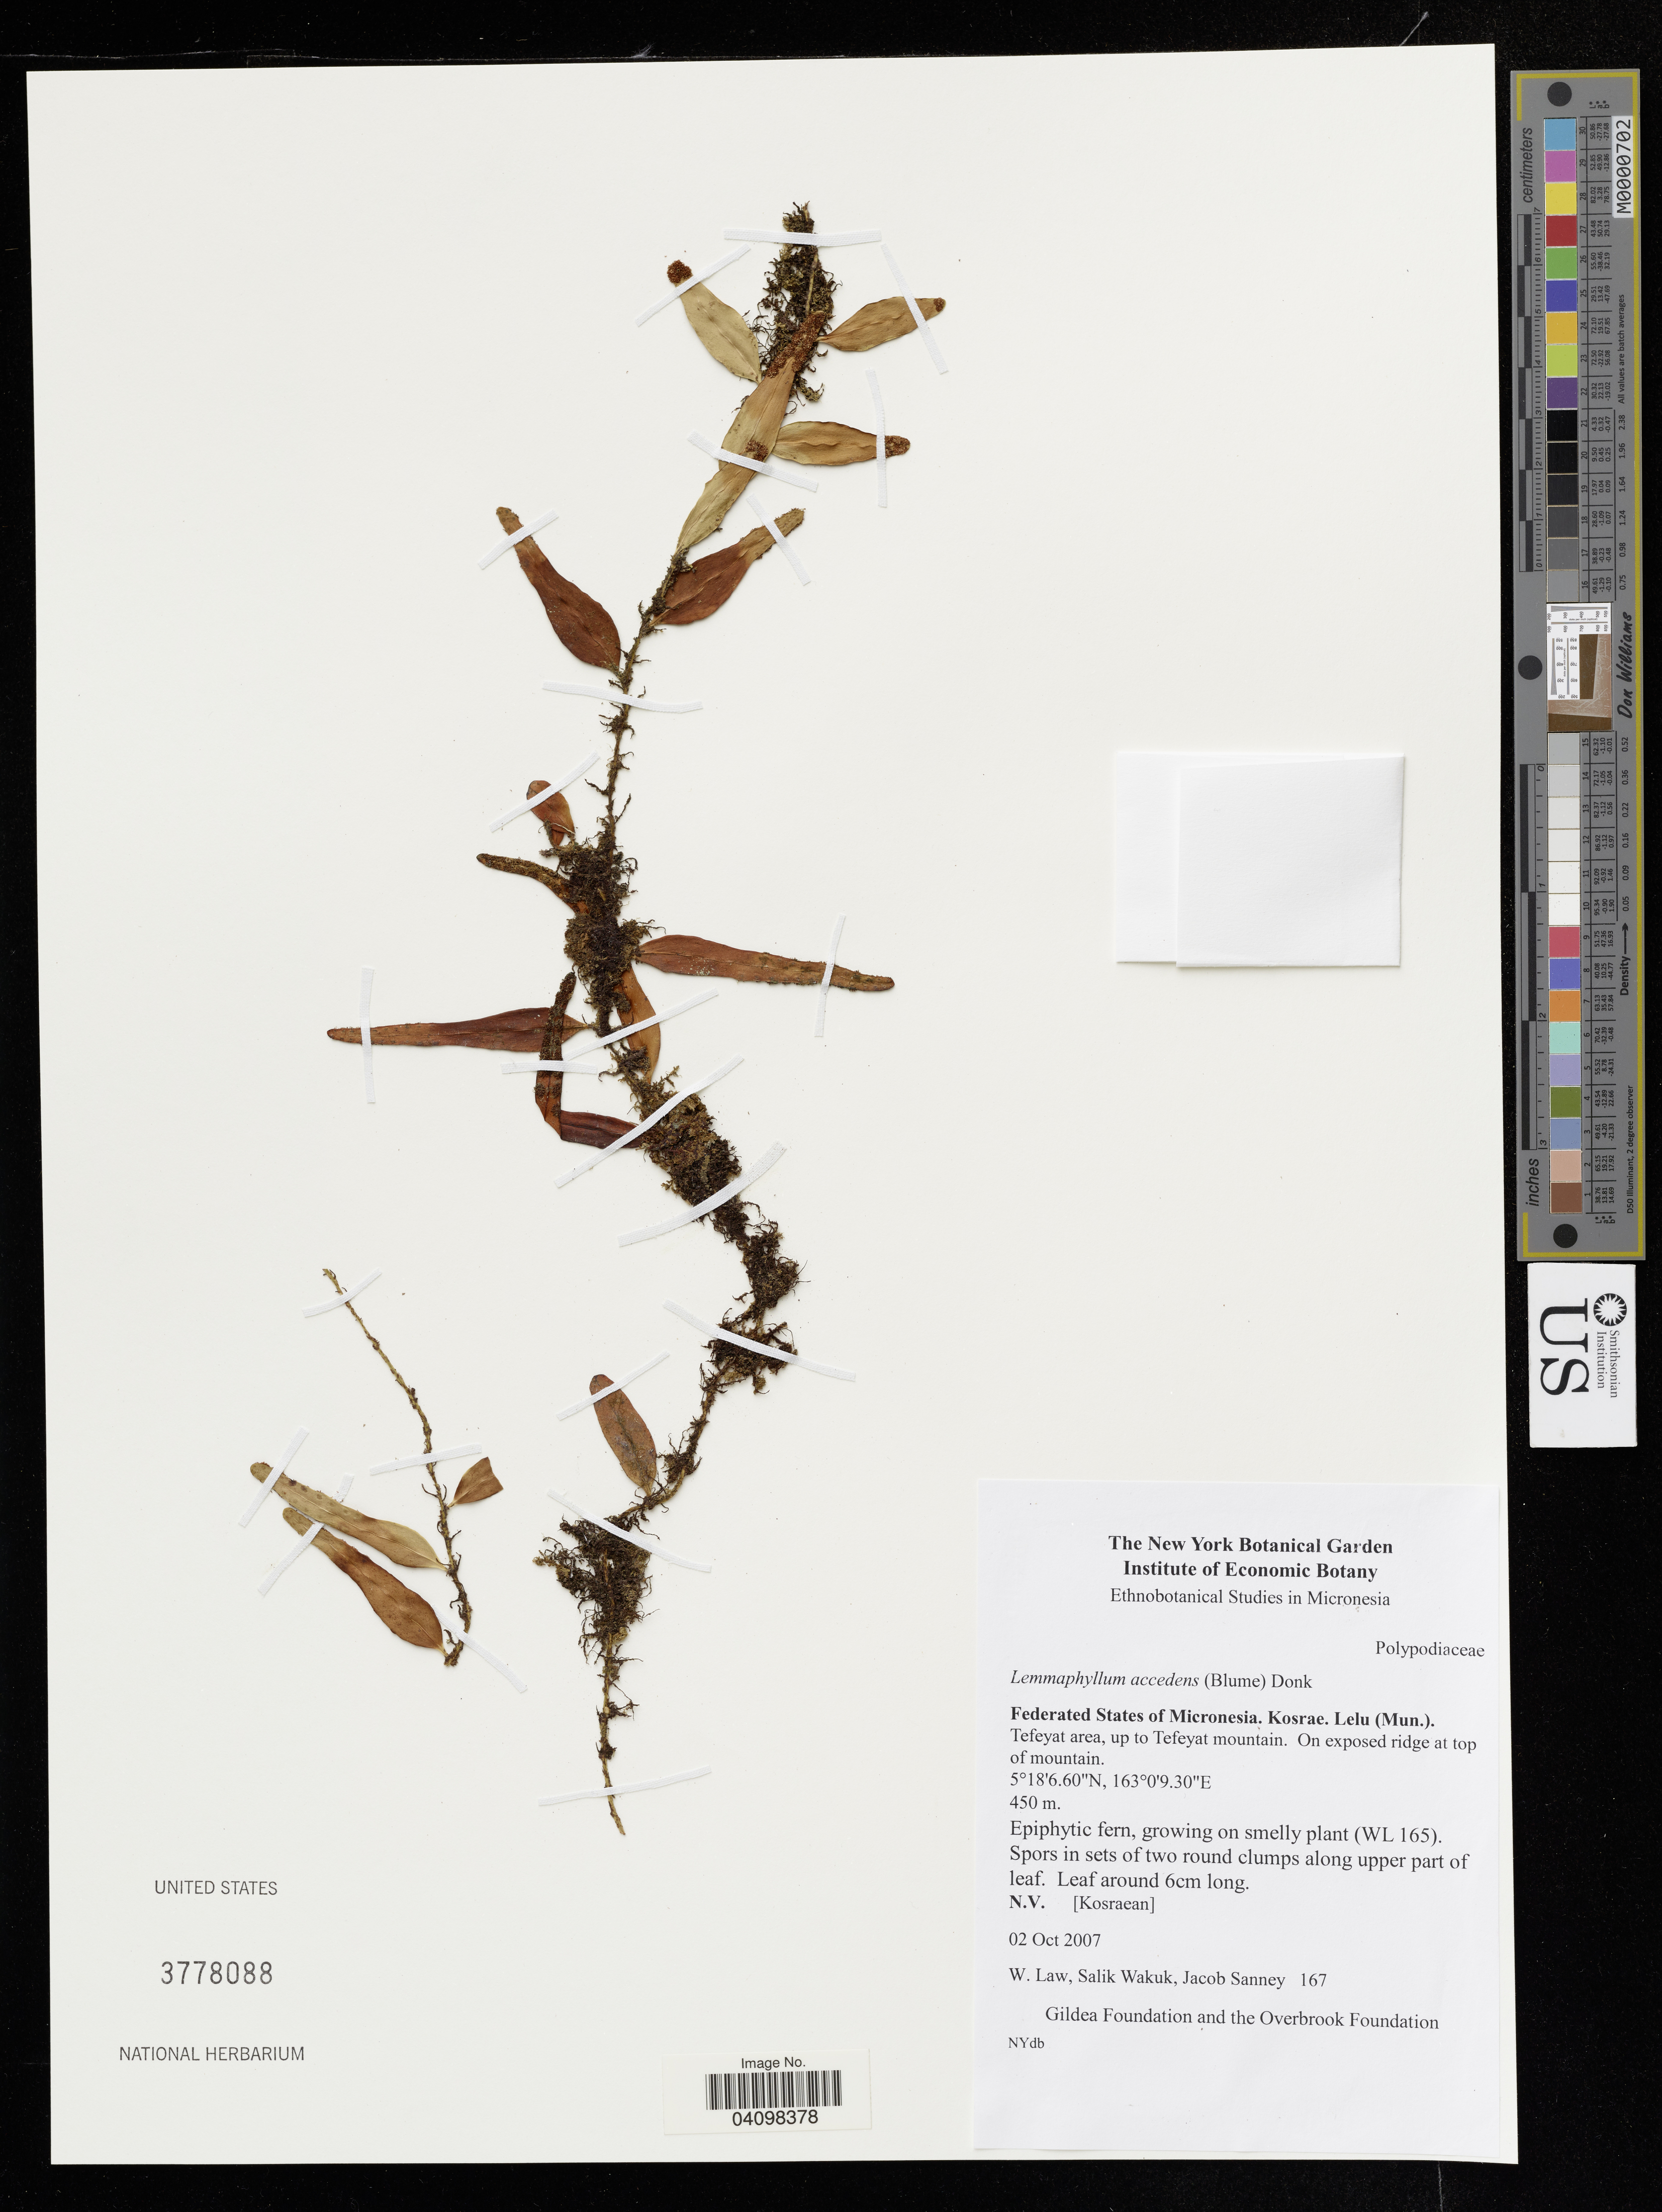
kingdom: Plantae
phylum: Tracheophyta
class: Polypodiopsida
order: Polypodiales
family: Polypodiaceae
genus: Lemmaphyllum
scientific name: Lemmaphyllum accedens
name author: (Blume) Donk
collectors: W. Law & S. Wakuk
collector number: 167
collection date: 2007-10-02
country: Micronesia, Federated States of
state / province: Kosrae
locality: Lelu (Mun.). Tefeyat area, up to Tefeyat mountain.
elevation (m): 450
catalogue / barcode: US 3778088